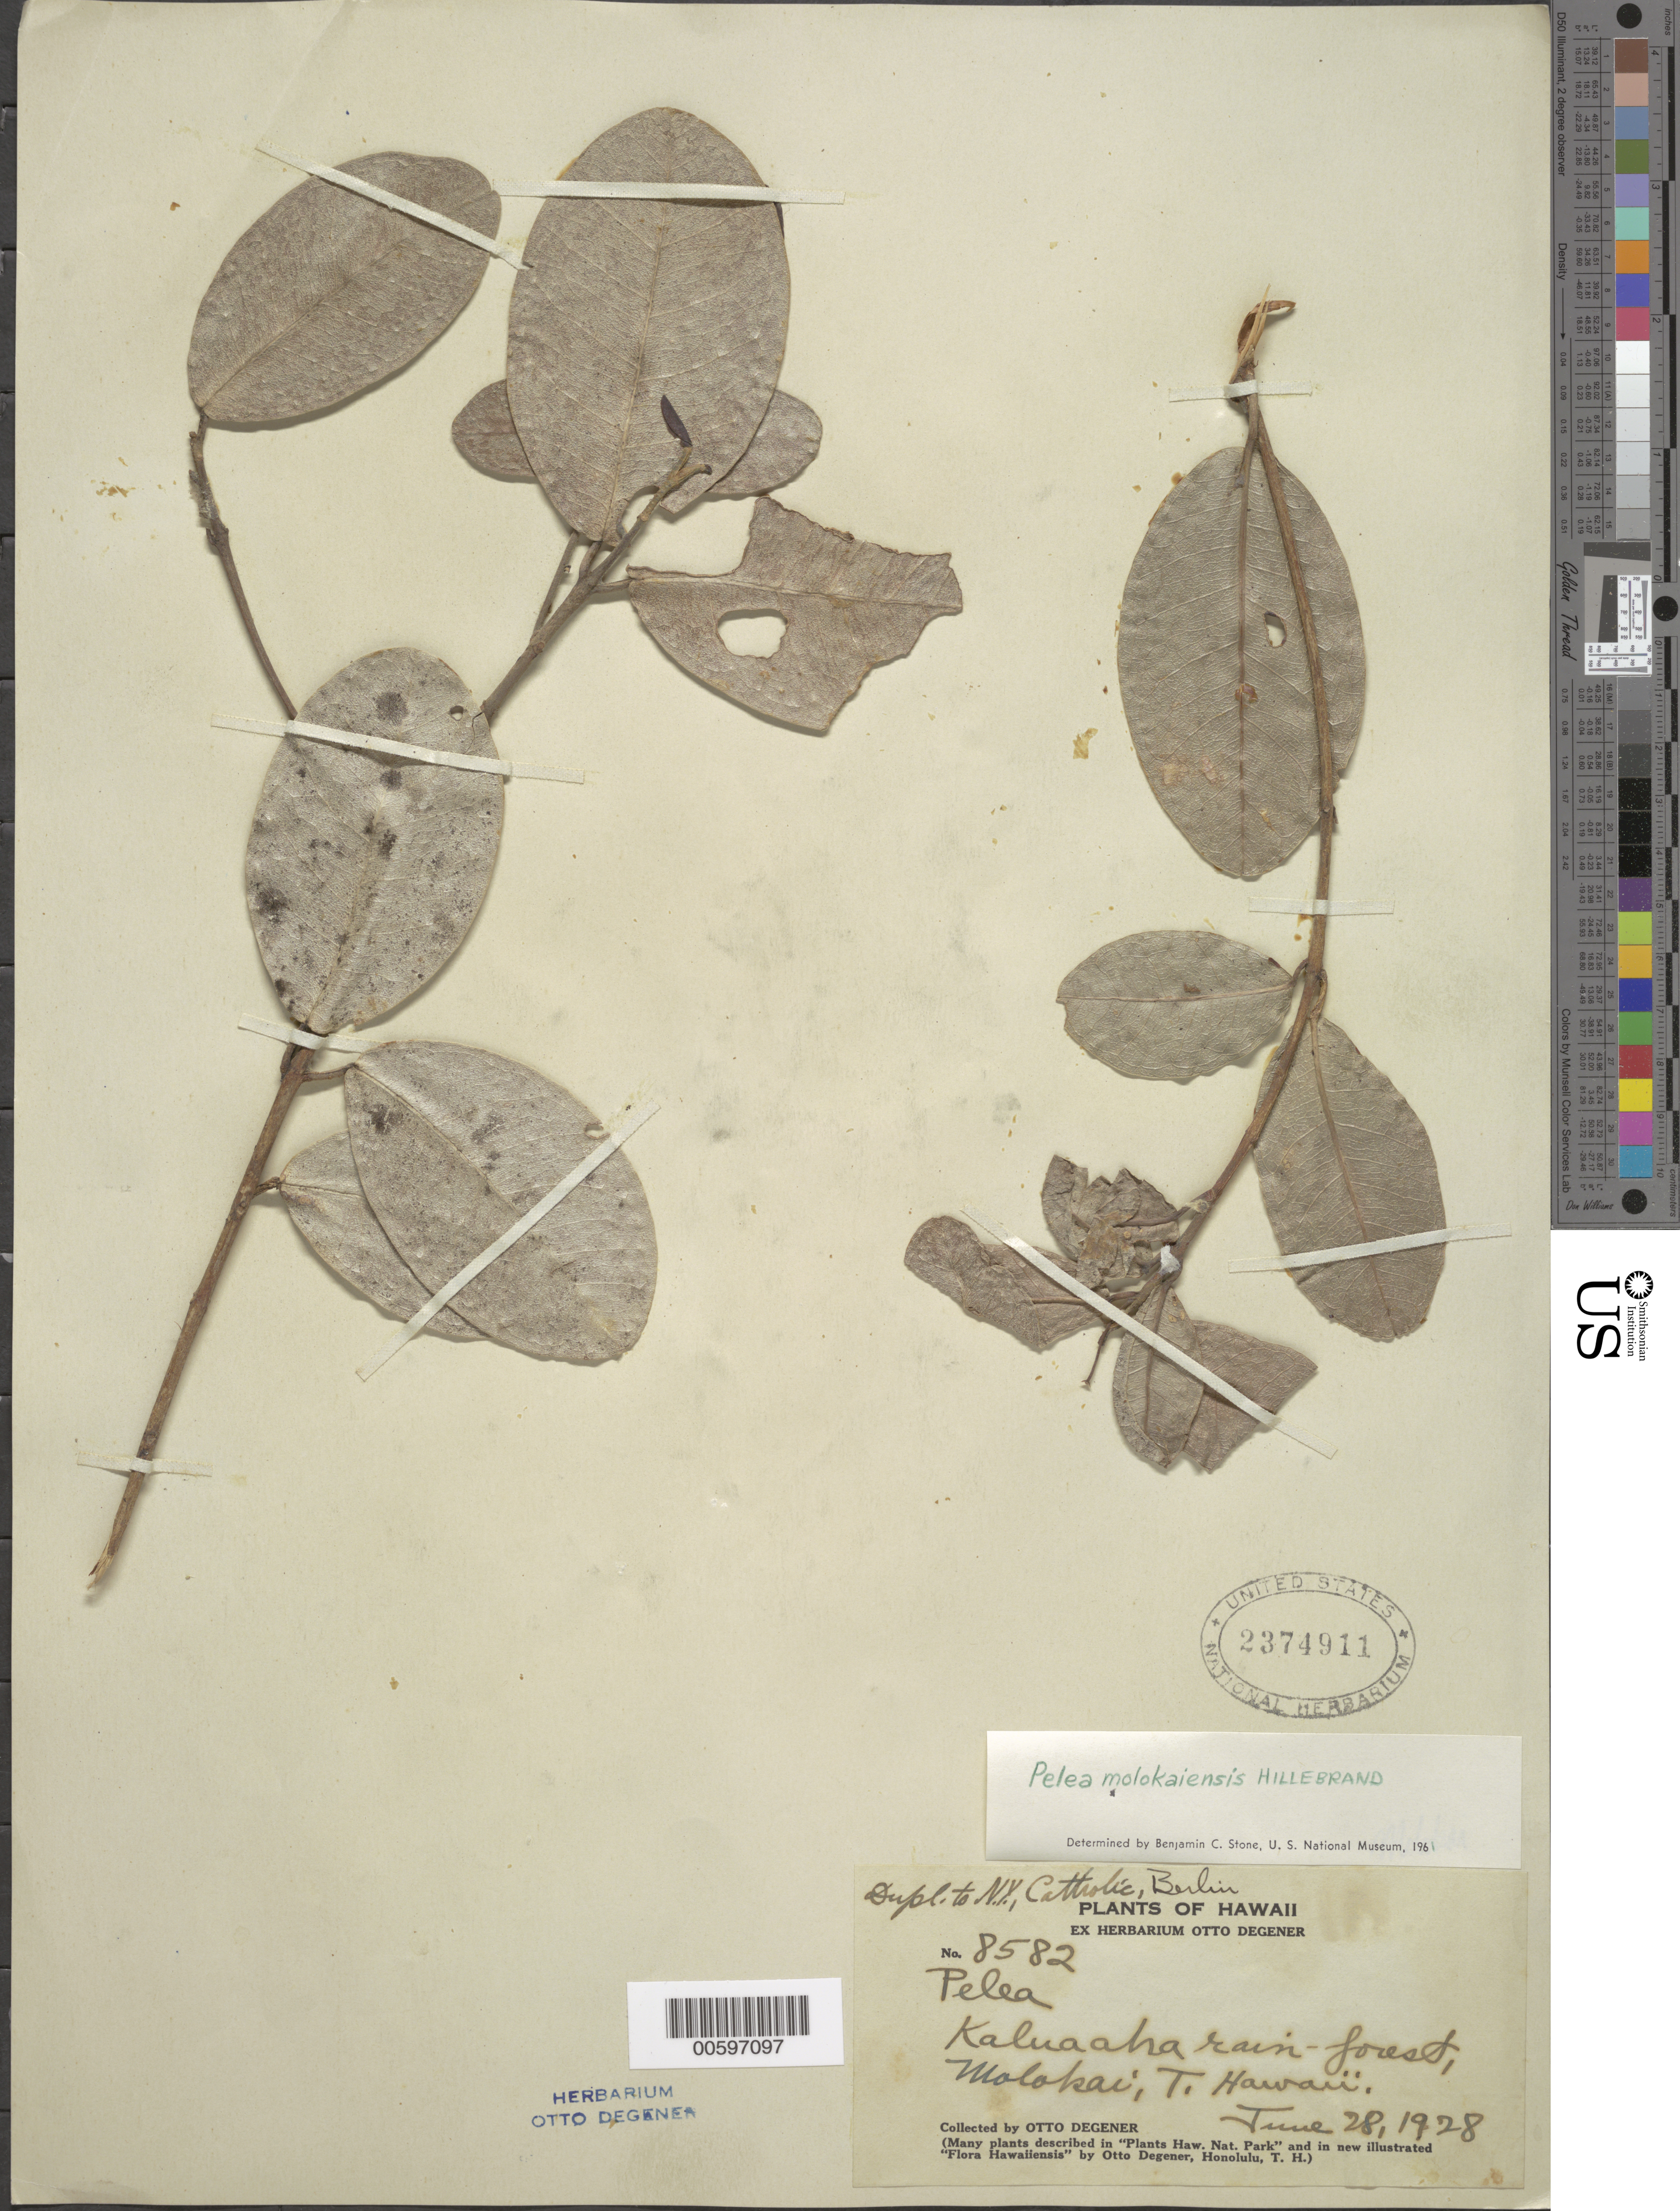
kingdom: Plantae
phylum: Tracheophyta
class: Magnoliopsida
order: Sapindales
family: Rutaceae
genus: Melicope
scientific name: Melicope molokaiensis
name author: (Hillebr.) T.G. Hartley & B.C. Stone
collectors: O. Degener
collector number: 8582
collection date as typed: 28 Jun 1928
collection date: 1928-06-28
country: United States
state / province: Hawaii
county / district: Maui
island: Moloka'i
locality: Kaluaaha.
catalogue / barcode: US 2374911